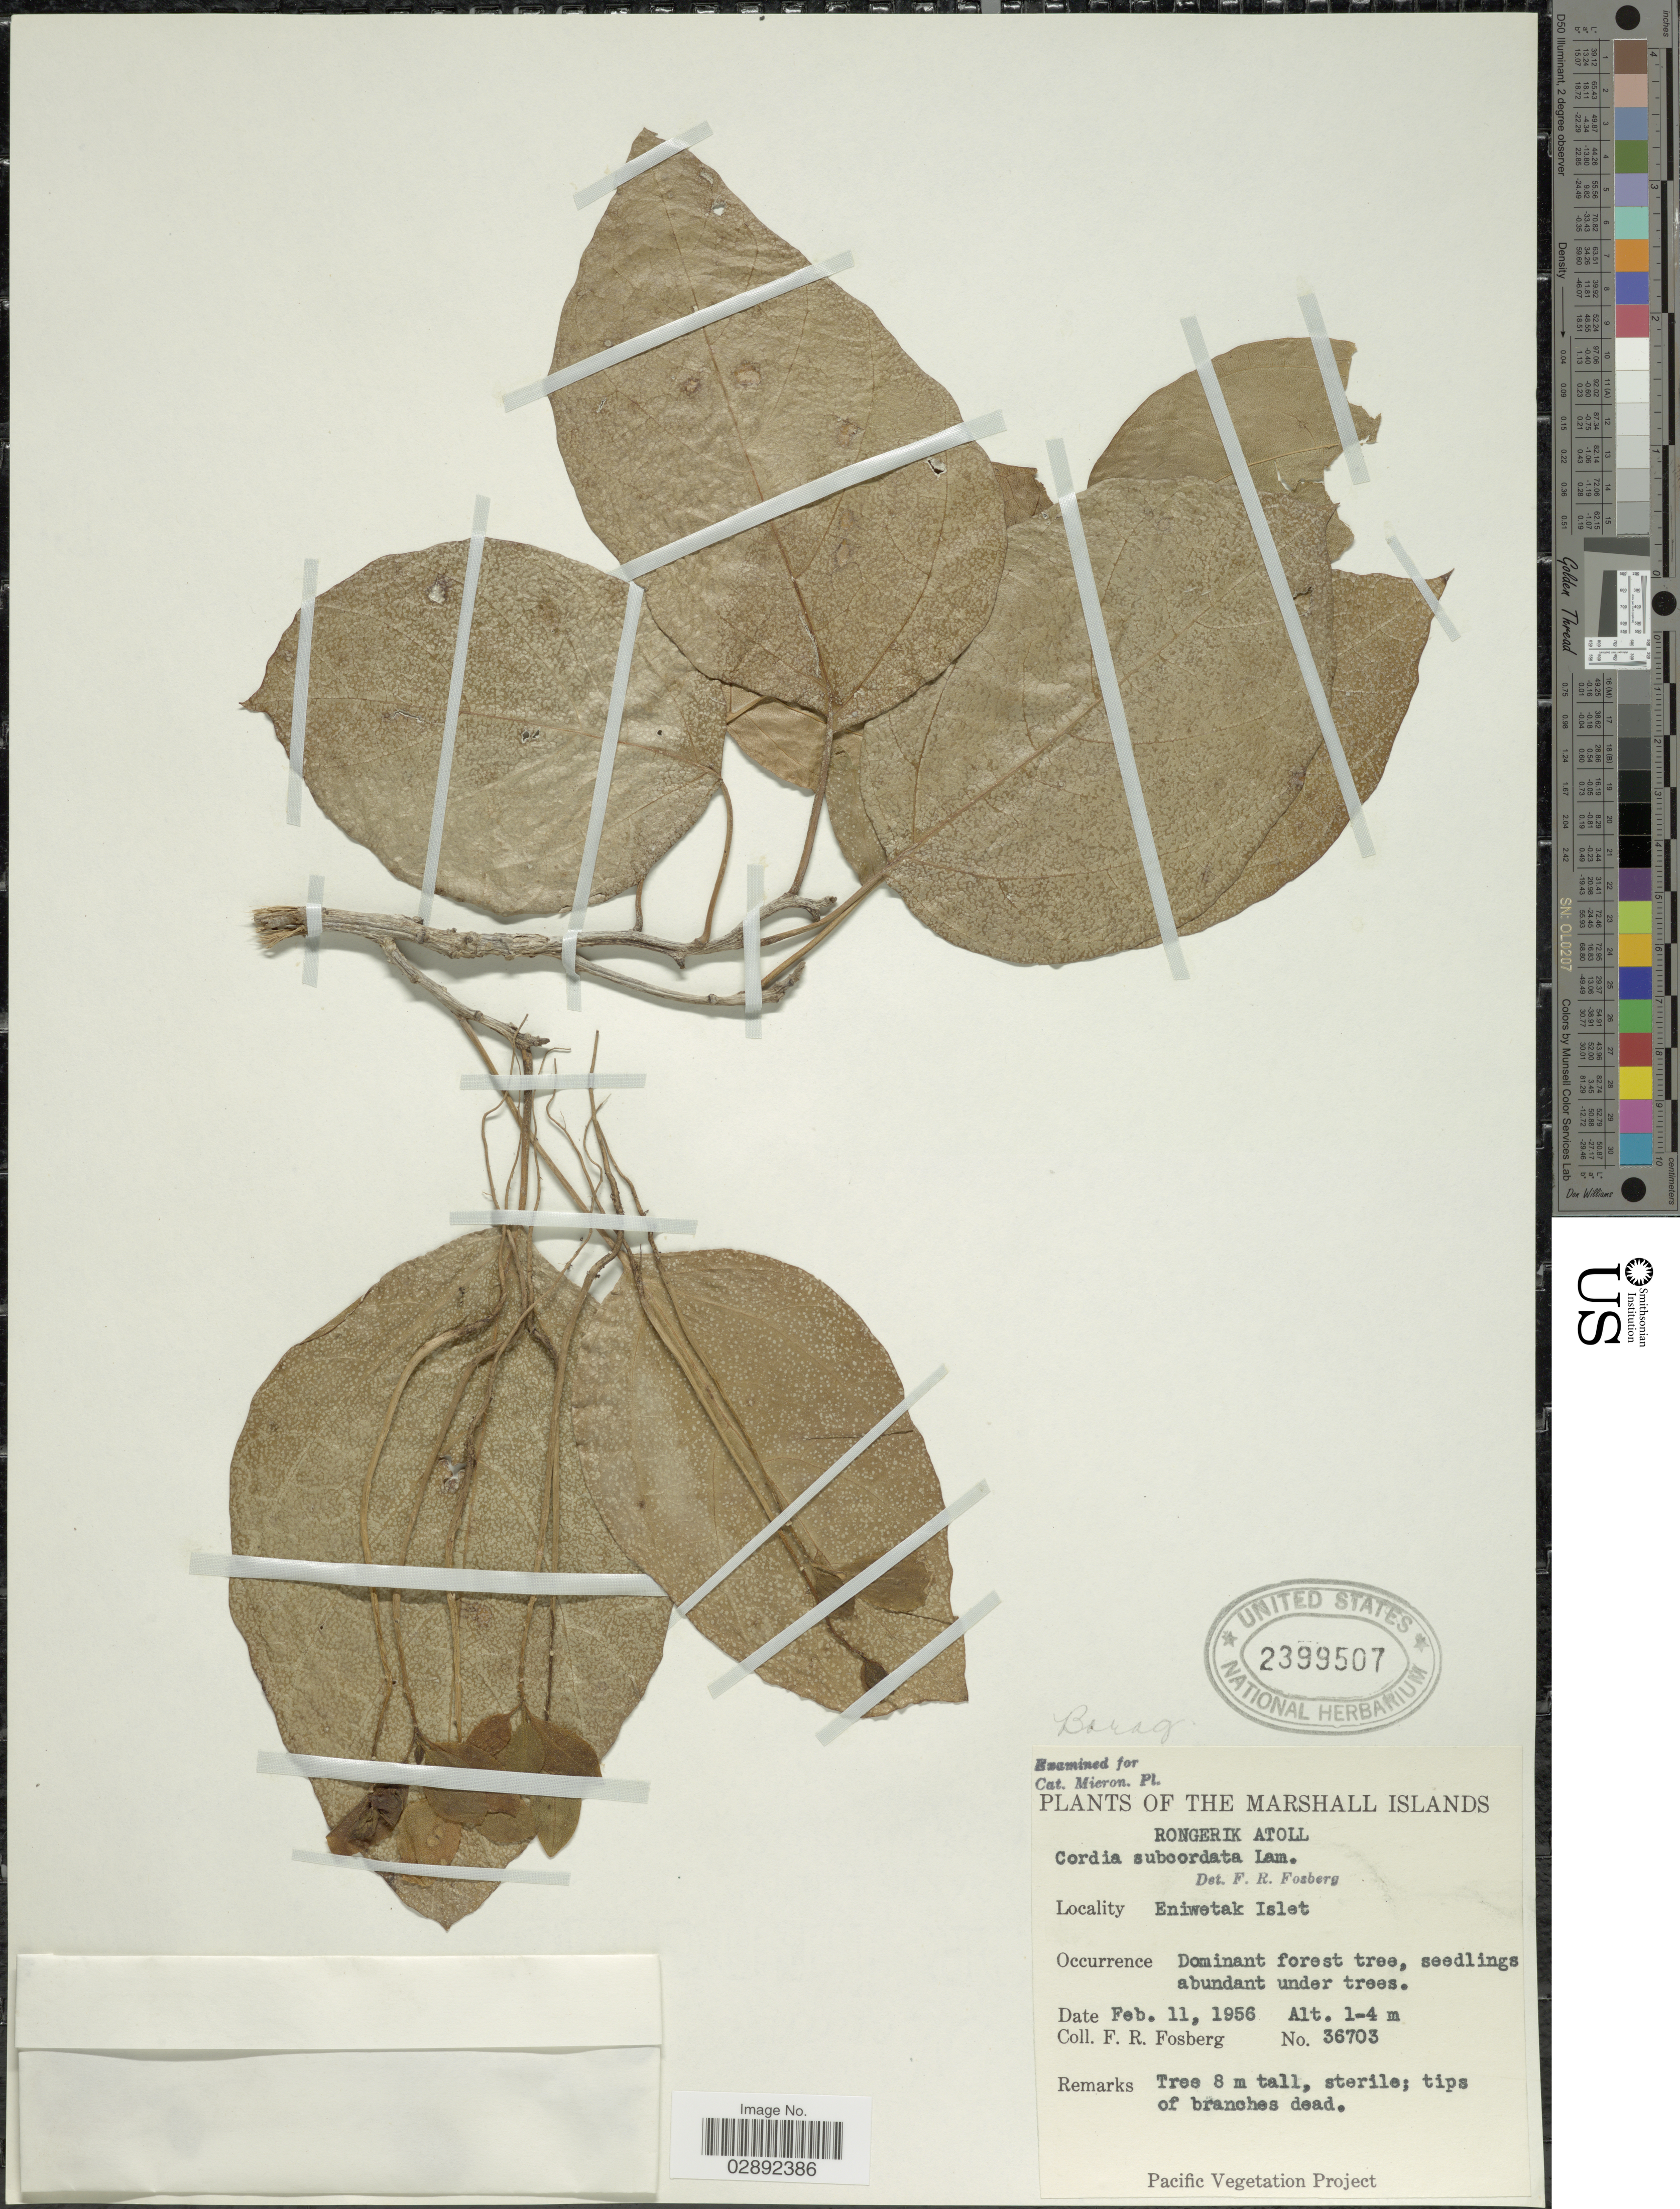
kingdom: Plantae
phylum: Tracheophyta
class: Magnoliopsida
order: Boraginales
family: Cordiaceae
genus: Cordia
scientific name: Cordia subcordata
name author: Lam.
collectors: F. R. Fosberg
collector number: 36703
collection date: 1956-02-11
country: Marshall Islands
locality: Marshall Islands. Rongerik Atoll. Eniwetak Islet.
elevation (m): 1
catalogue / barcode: US 2399507